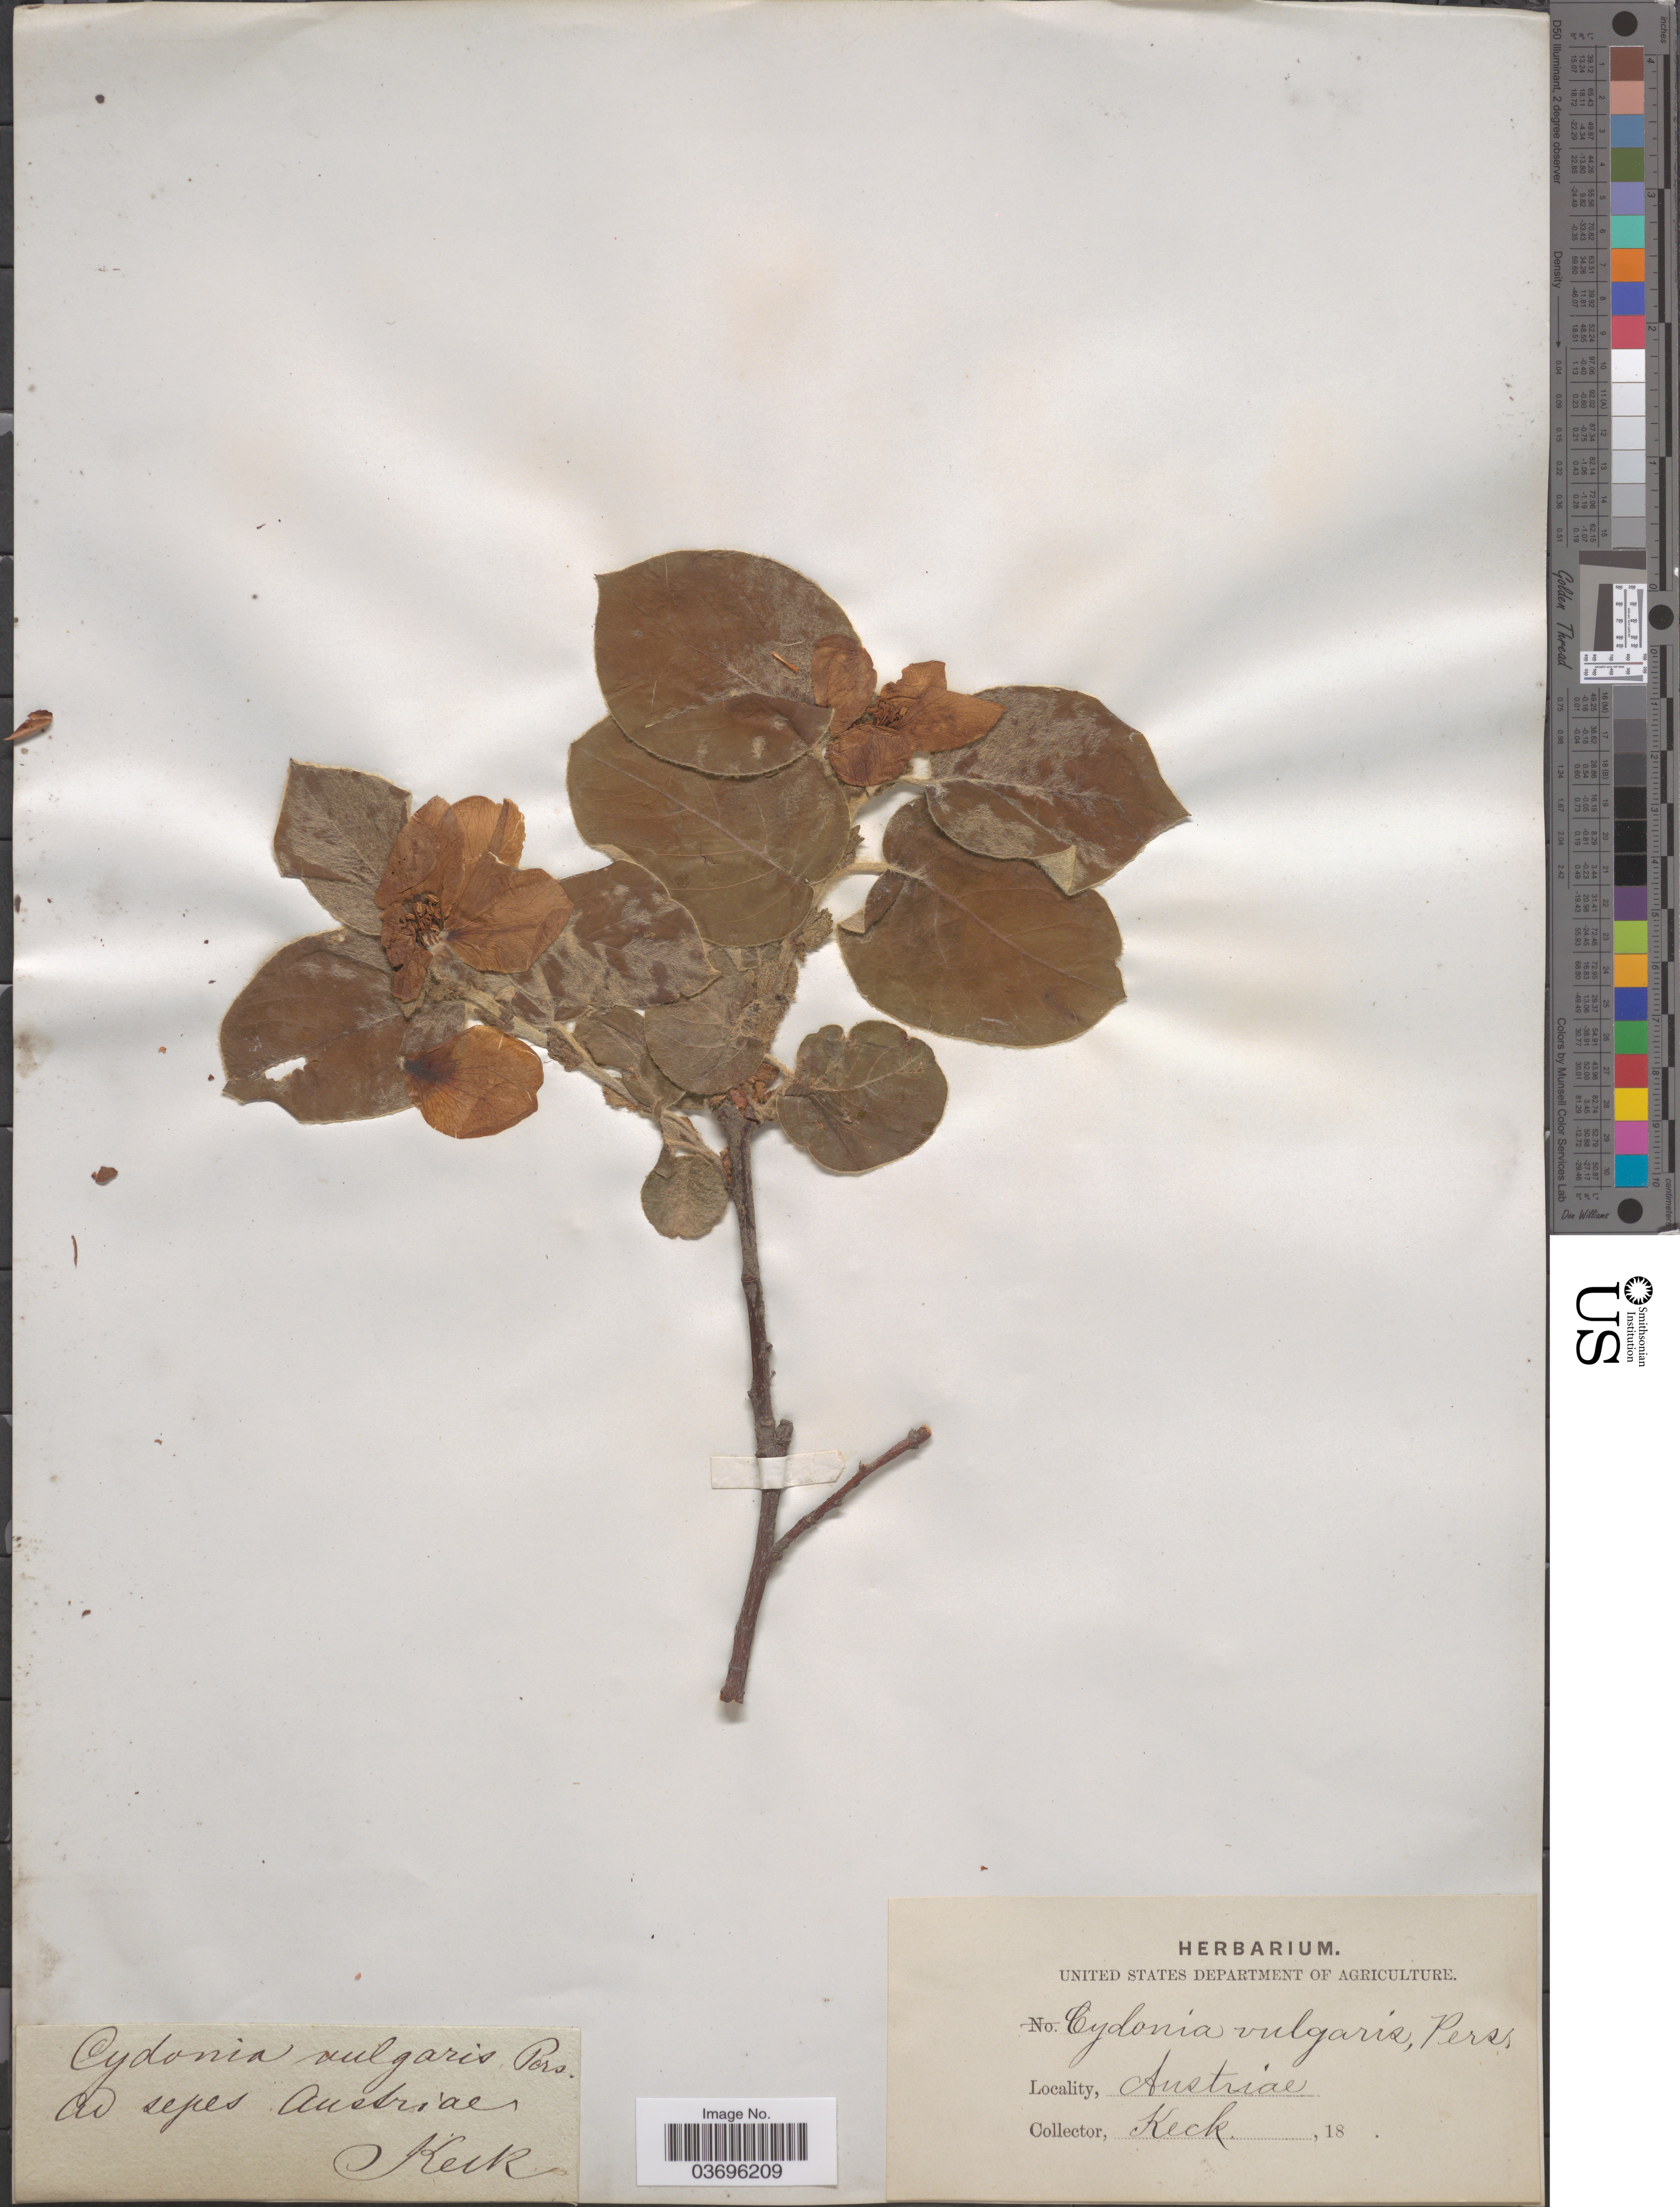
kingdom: Plantae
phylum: Tracheophyta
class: Magnoliopsida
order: Rosales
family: Rosaceae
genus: Cydonia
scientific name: Cydonia vulgaris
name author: Pers.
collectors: -- Keck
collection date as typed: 18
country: Austria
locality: Ad sepes Austriae.